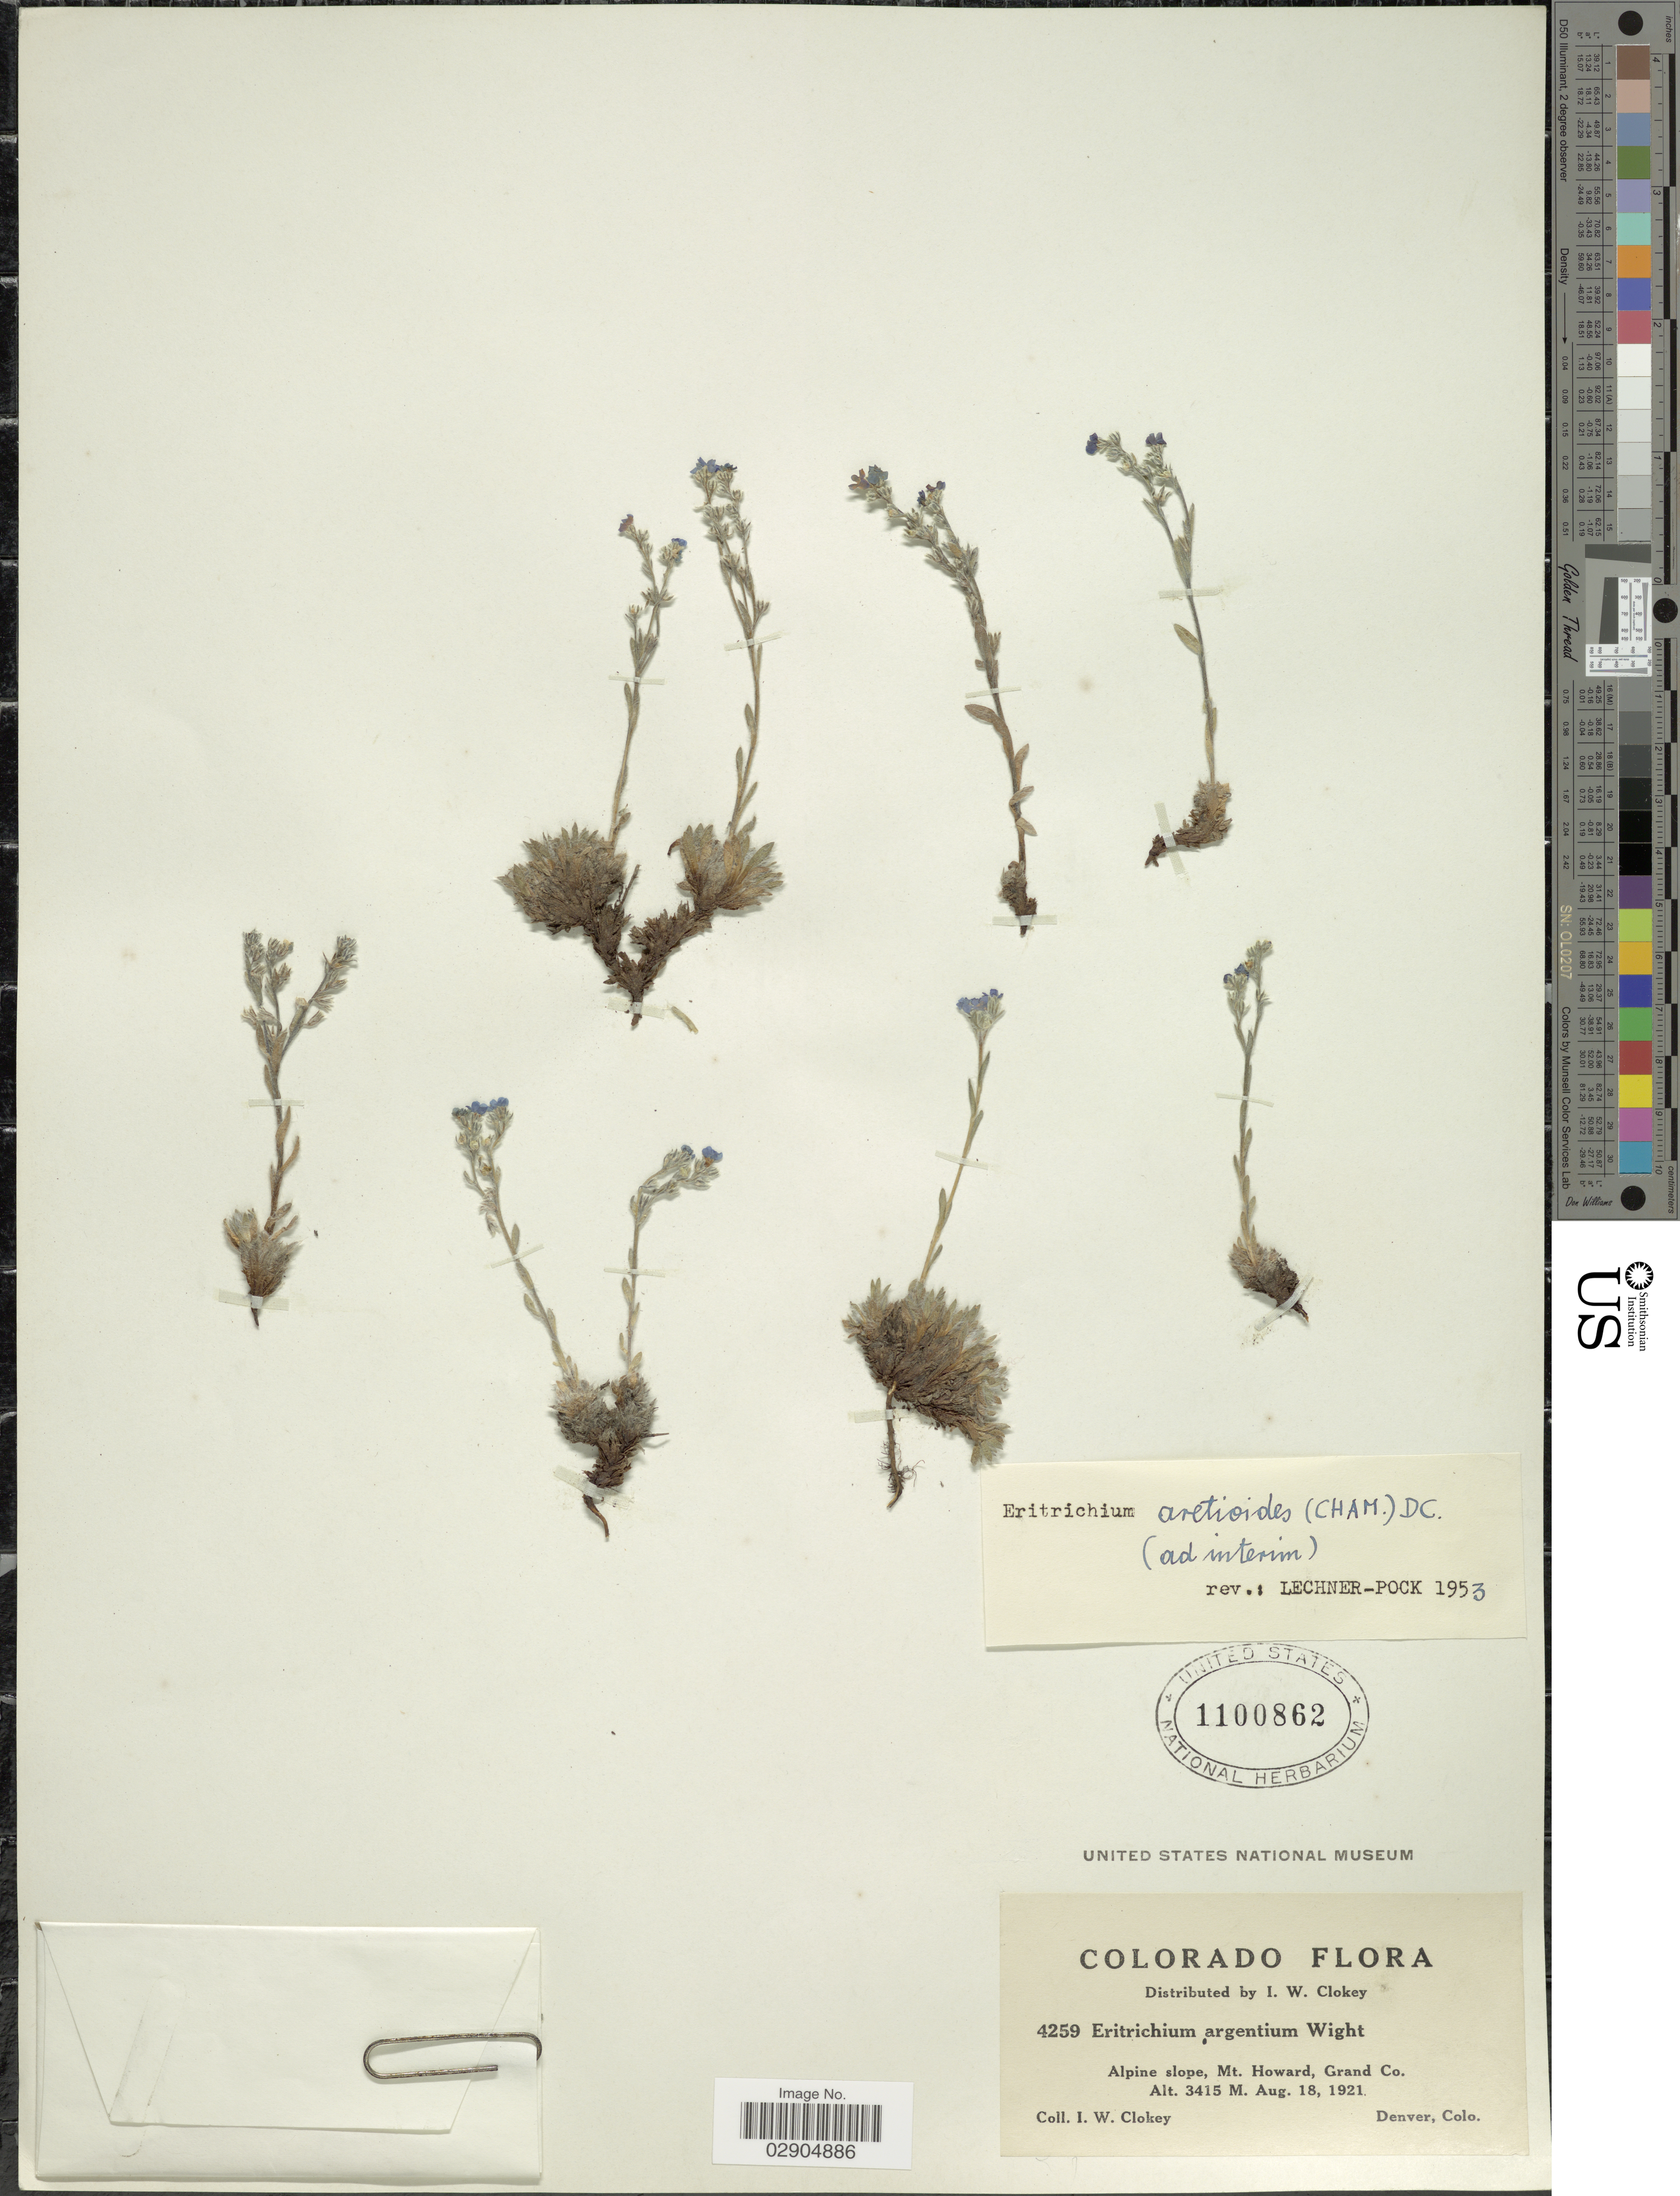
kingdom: Plantae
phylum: Tracheophyta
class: Magnoliopsida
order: Boraginales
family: Boraginaceae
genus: Eritrichium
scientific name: Eritrichium aretioides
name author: (Cham.) DC.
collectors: I. W. Clokey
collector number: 4259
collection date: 1921-08-18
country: United States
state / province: Colorado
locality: Alpine slope, Mt. Howard, Grand Co.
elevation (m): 3415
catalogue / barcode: US 1100862